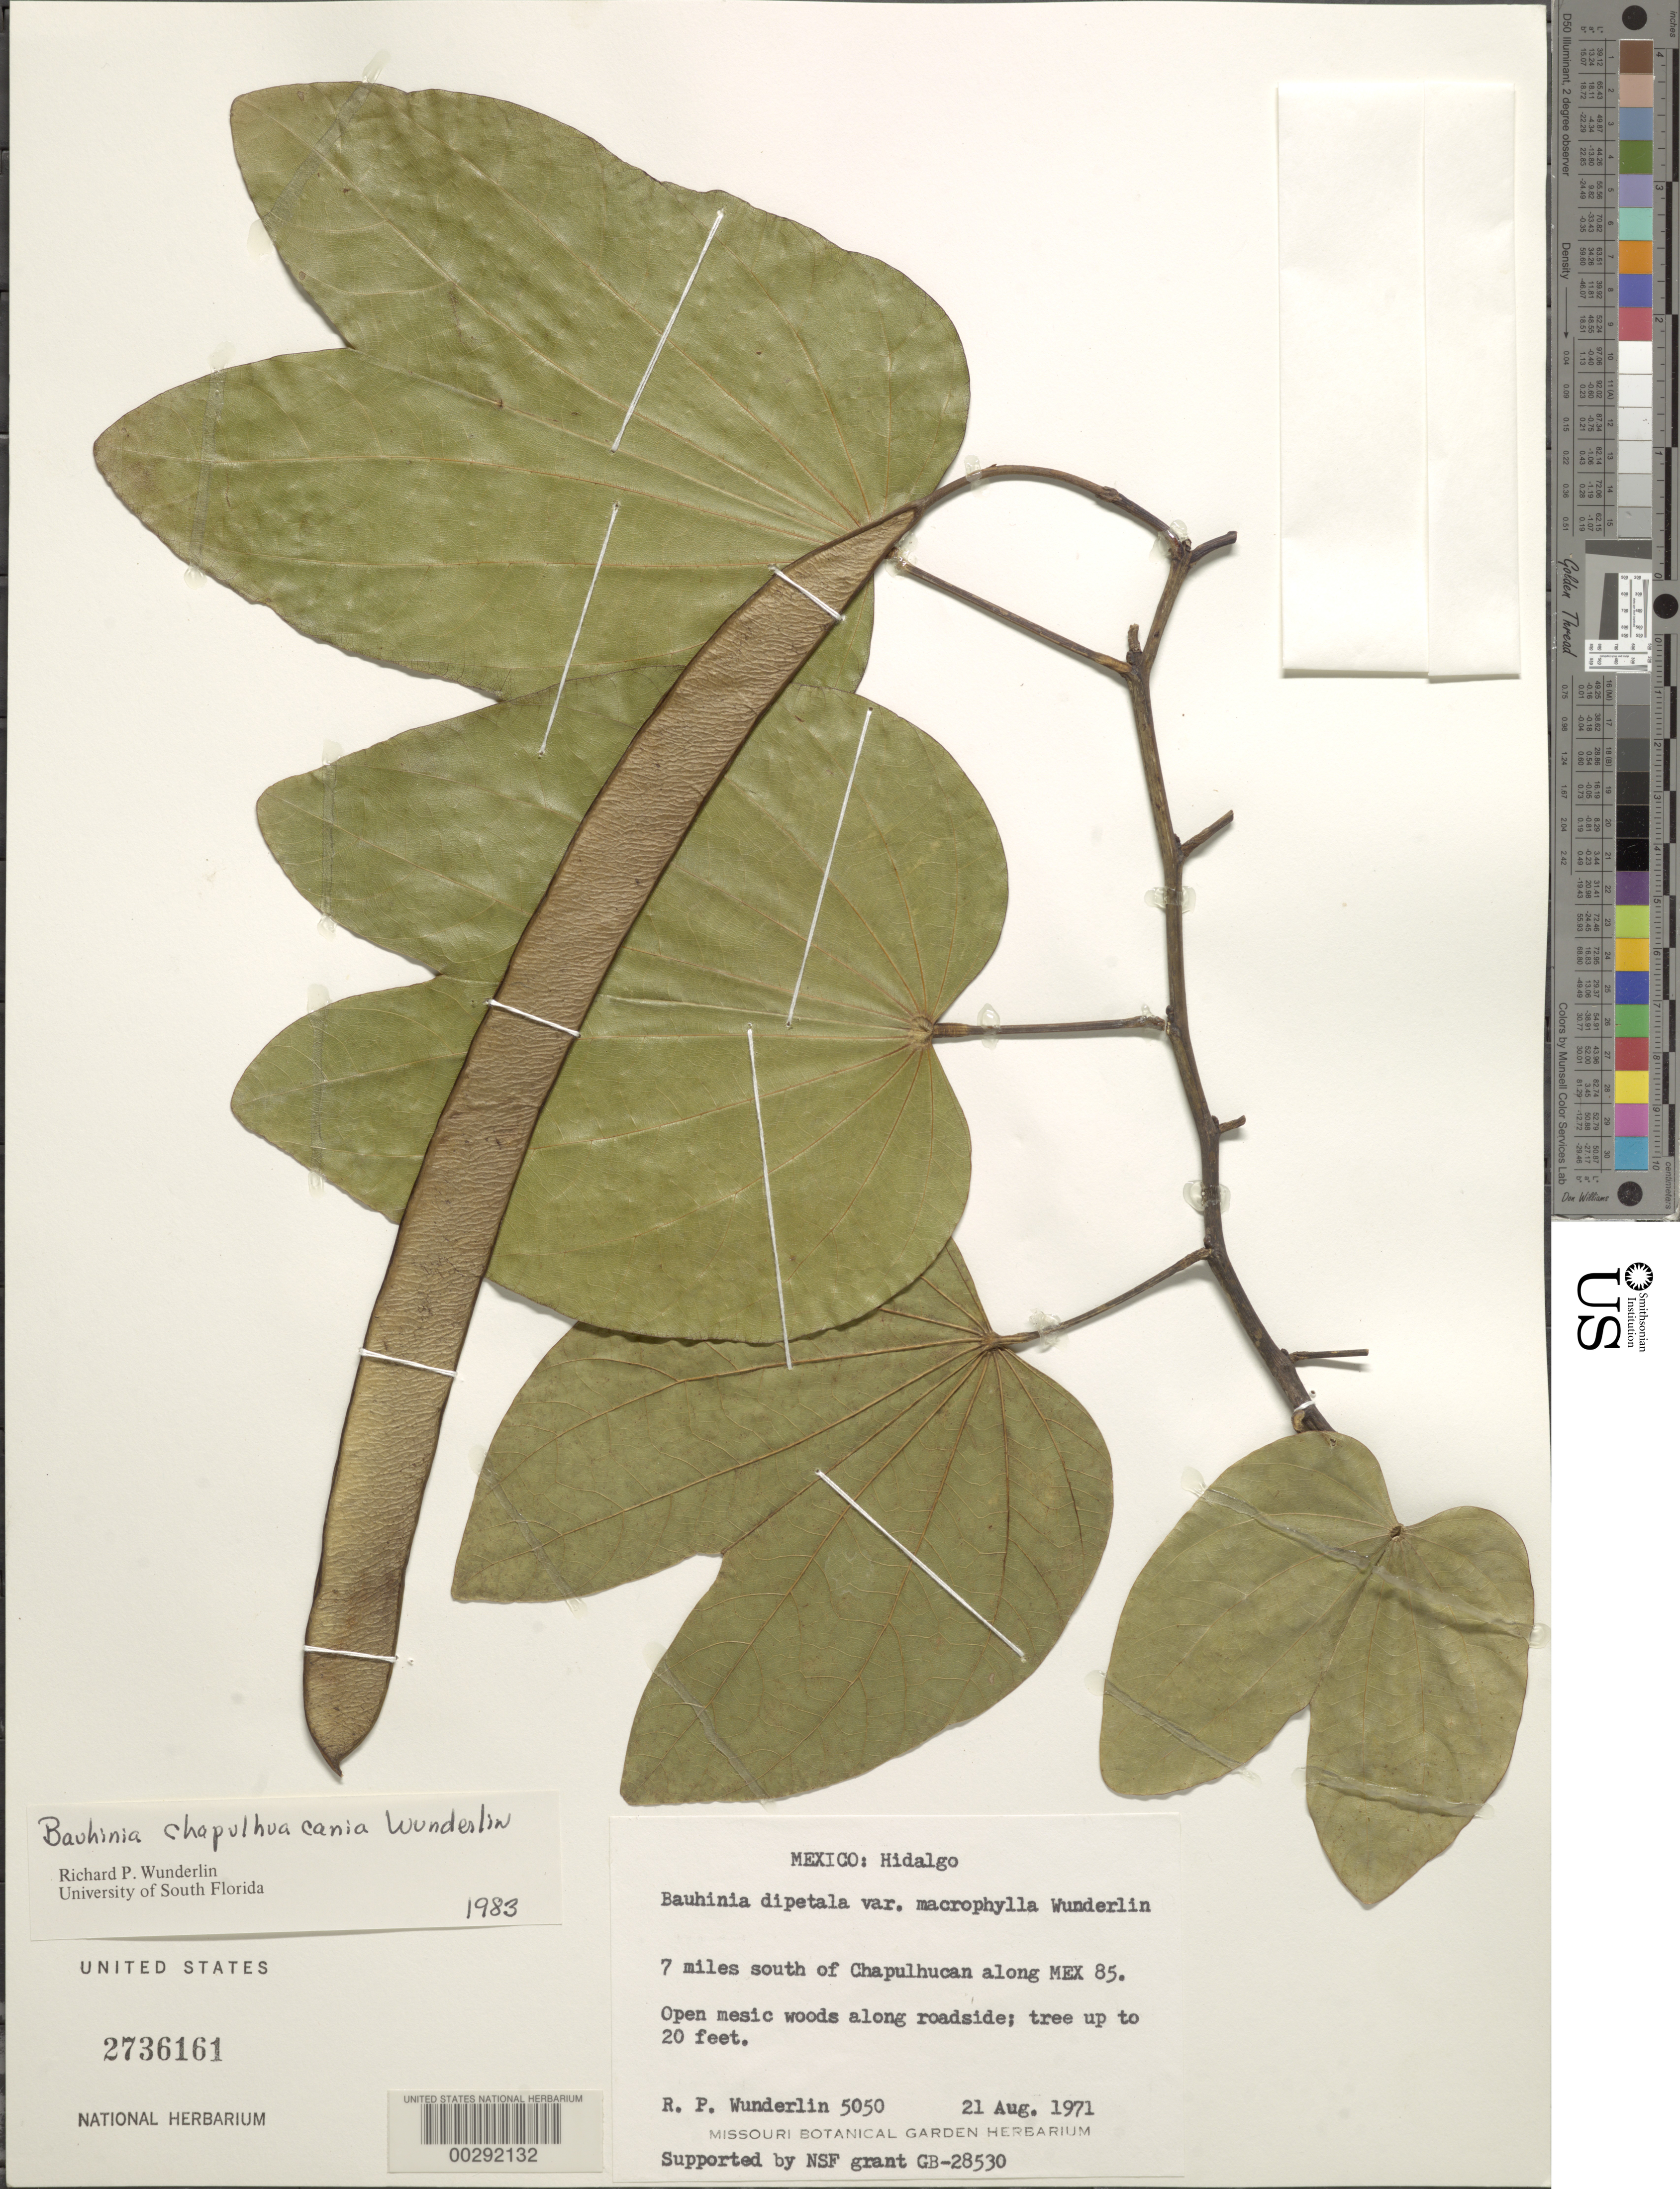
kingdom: Plantae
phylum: Tracheophyta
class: Magnoliopsida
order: Fabales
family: Fabaceae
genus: Bauhinia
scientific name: Bauhinia chapulhuacania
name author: Wunderlin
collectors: R. P. Wunderlin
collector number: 5050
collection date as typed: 21 Aug 1971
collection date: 1971-08-21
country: Mexico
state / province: Hidalgo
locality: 7 mi S of Chapulhucan along Mex 85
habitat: Open mesic woods along roadside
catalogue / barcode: US 2736161